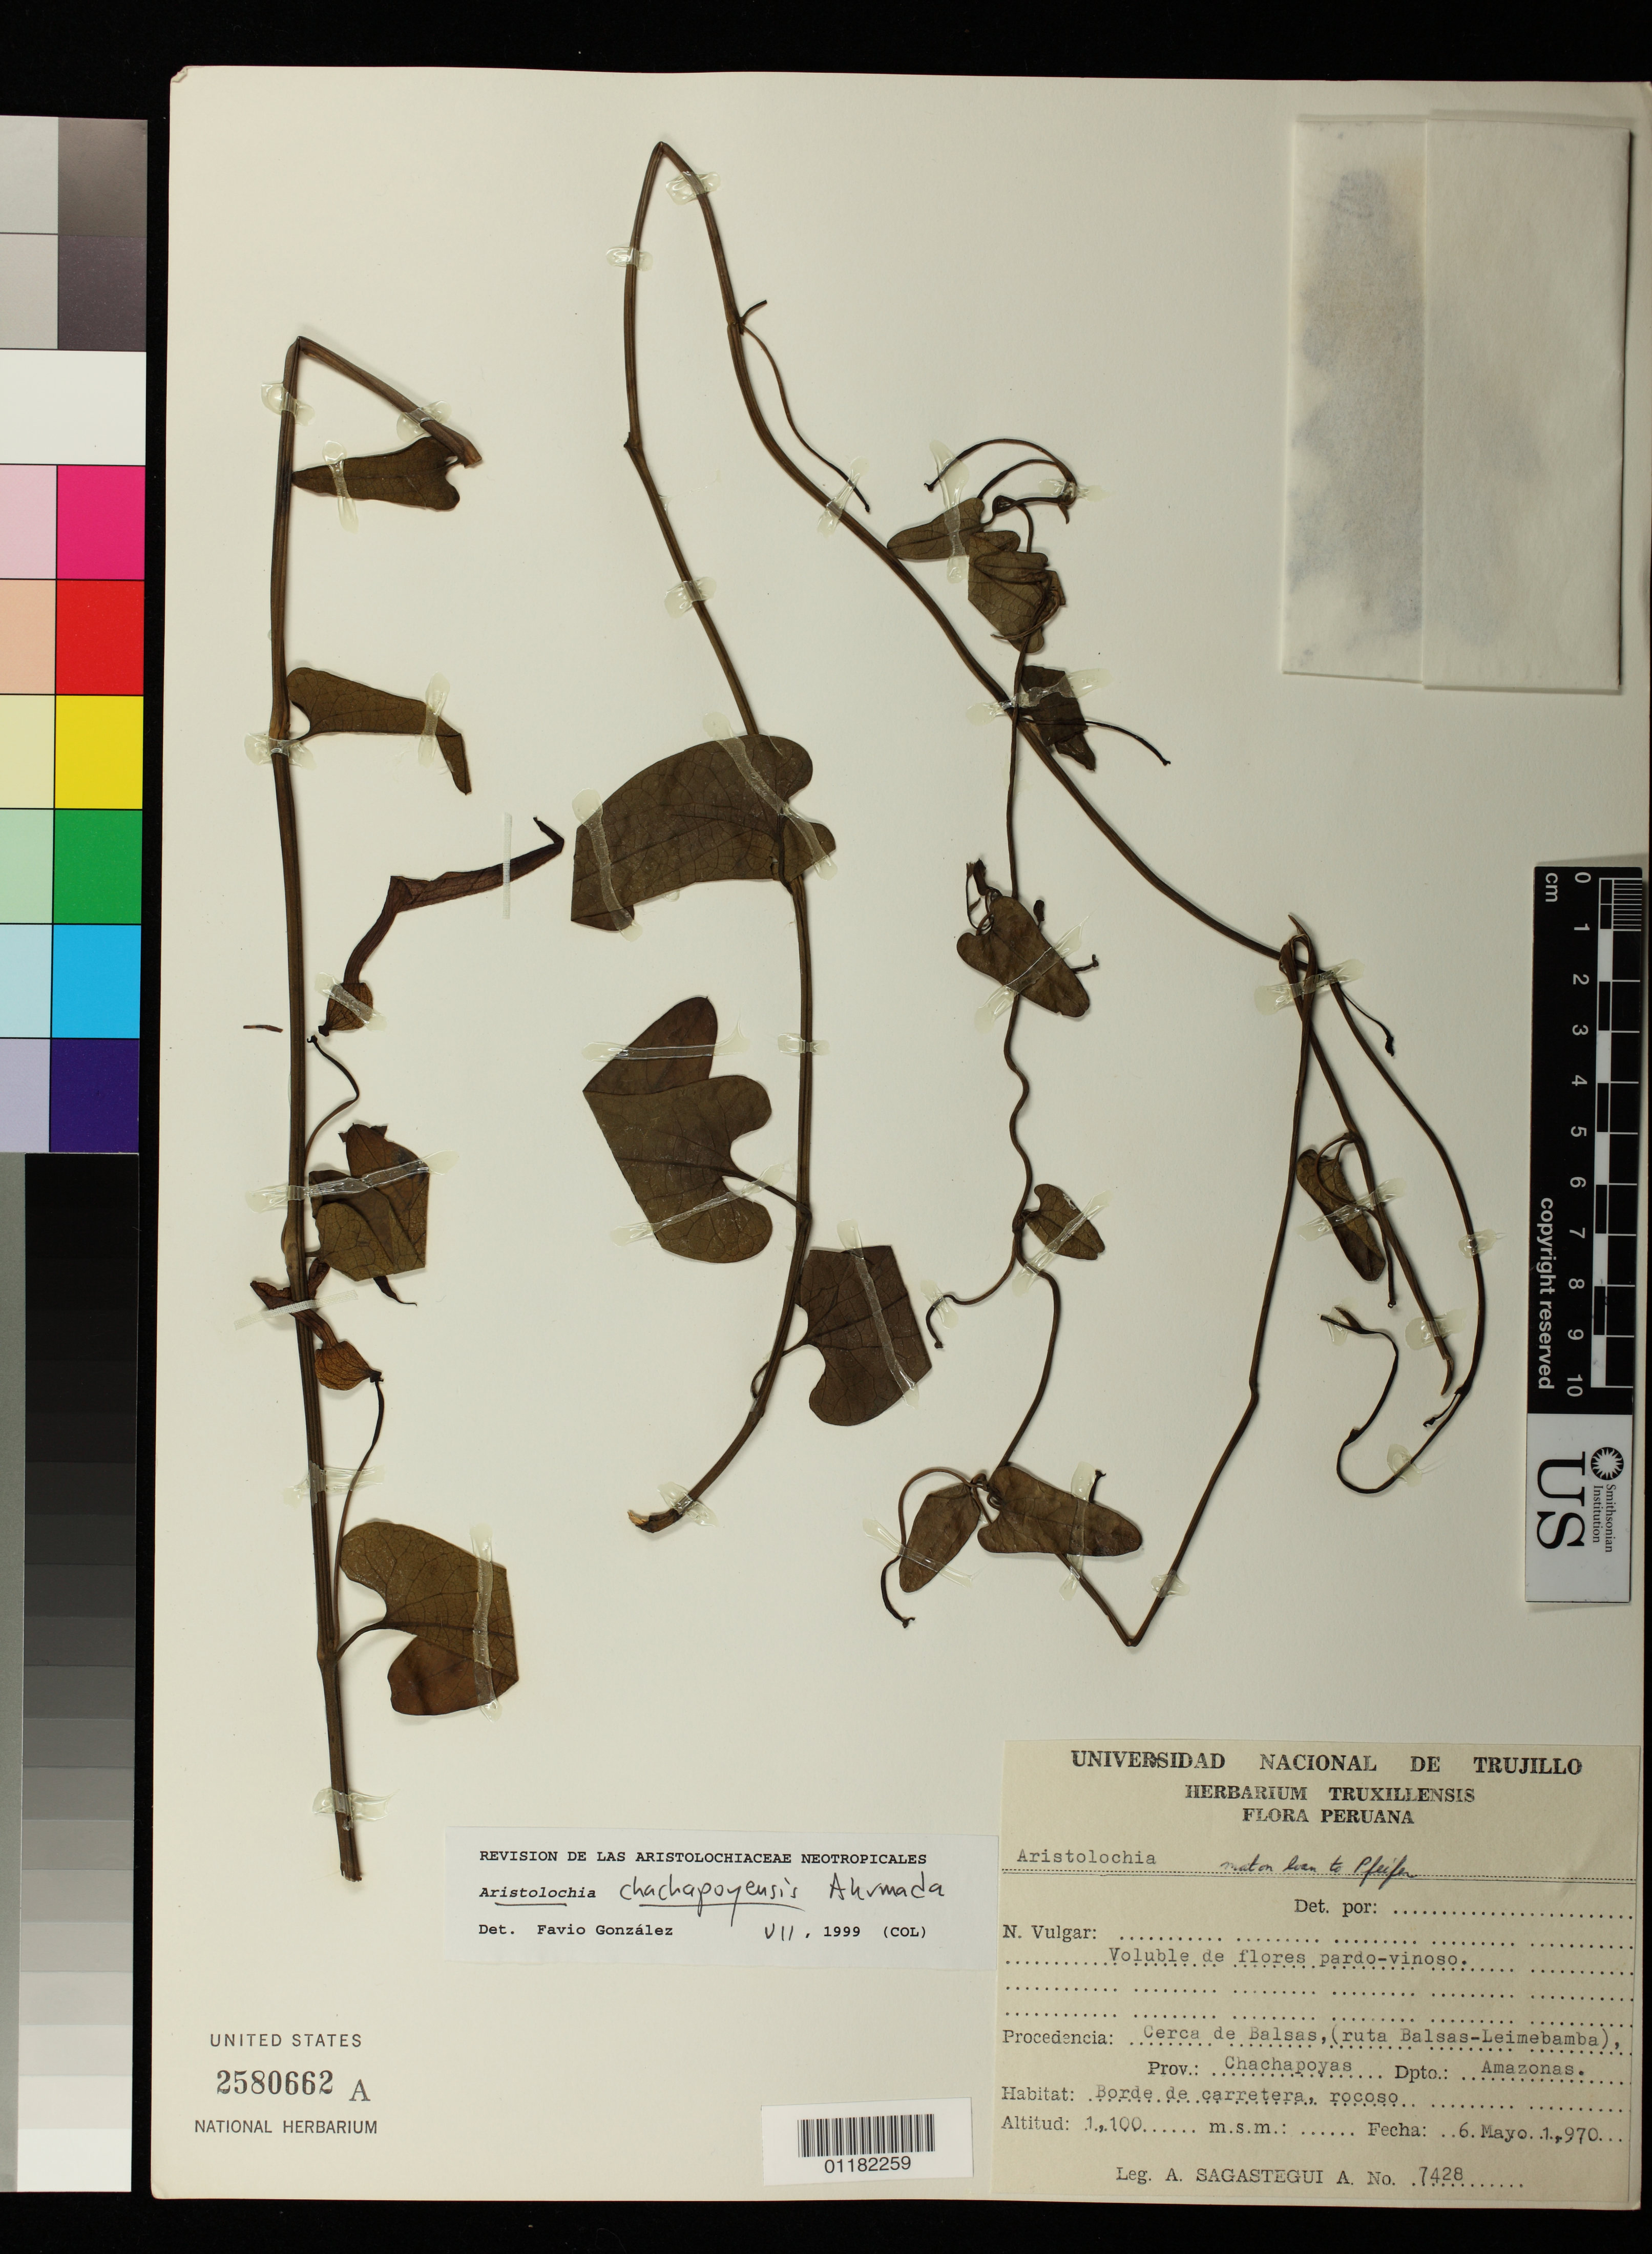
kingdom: Plantae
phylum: Tracheophyta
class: Magnoliopsida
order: Piperales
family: Aristolochiaceae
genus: Aristolochia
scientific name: Aristolochia chachapoyensis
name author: Ahumada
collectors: A. Sagástegui A.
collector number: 7428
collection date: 1970-05-06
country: Peru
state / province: Amazonas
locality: Cerca de Balsas, (ruta Balsas-Leimebamba) Province: Chachapoyas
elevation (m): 1100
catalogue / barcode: US 2580662